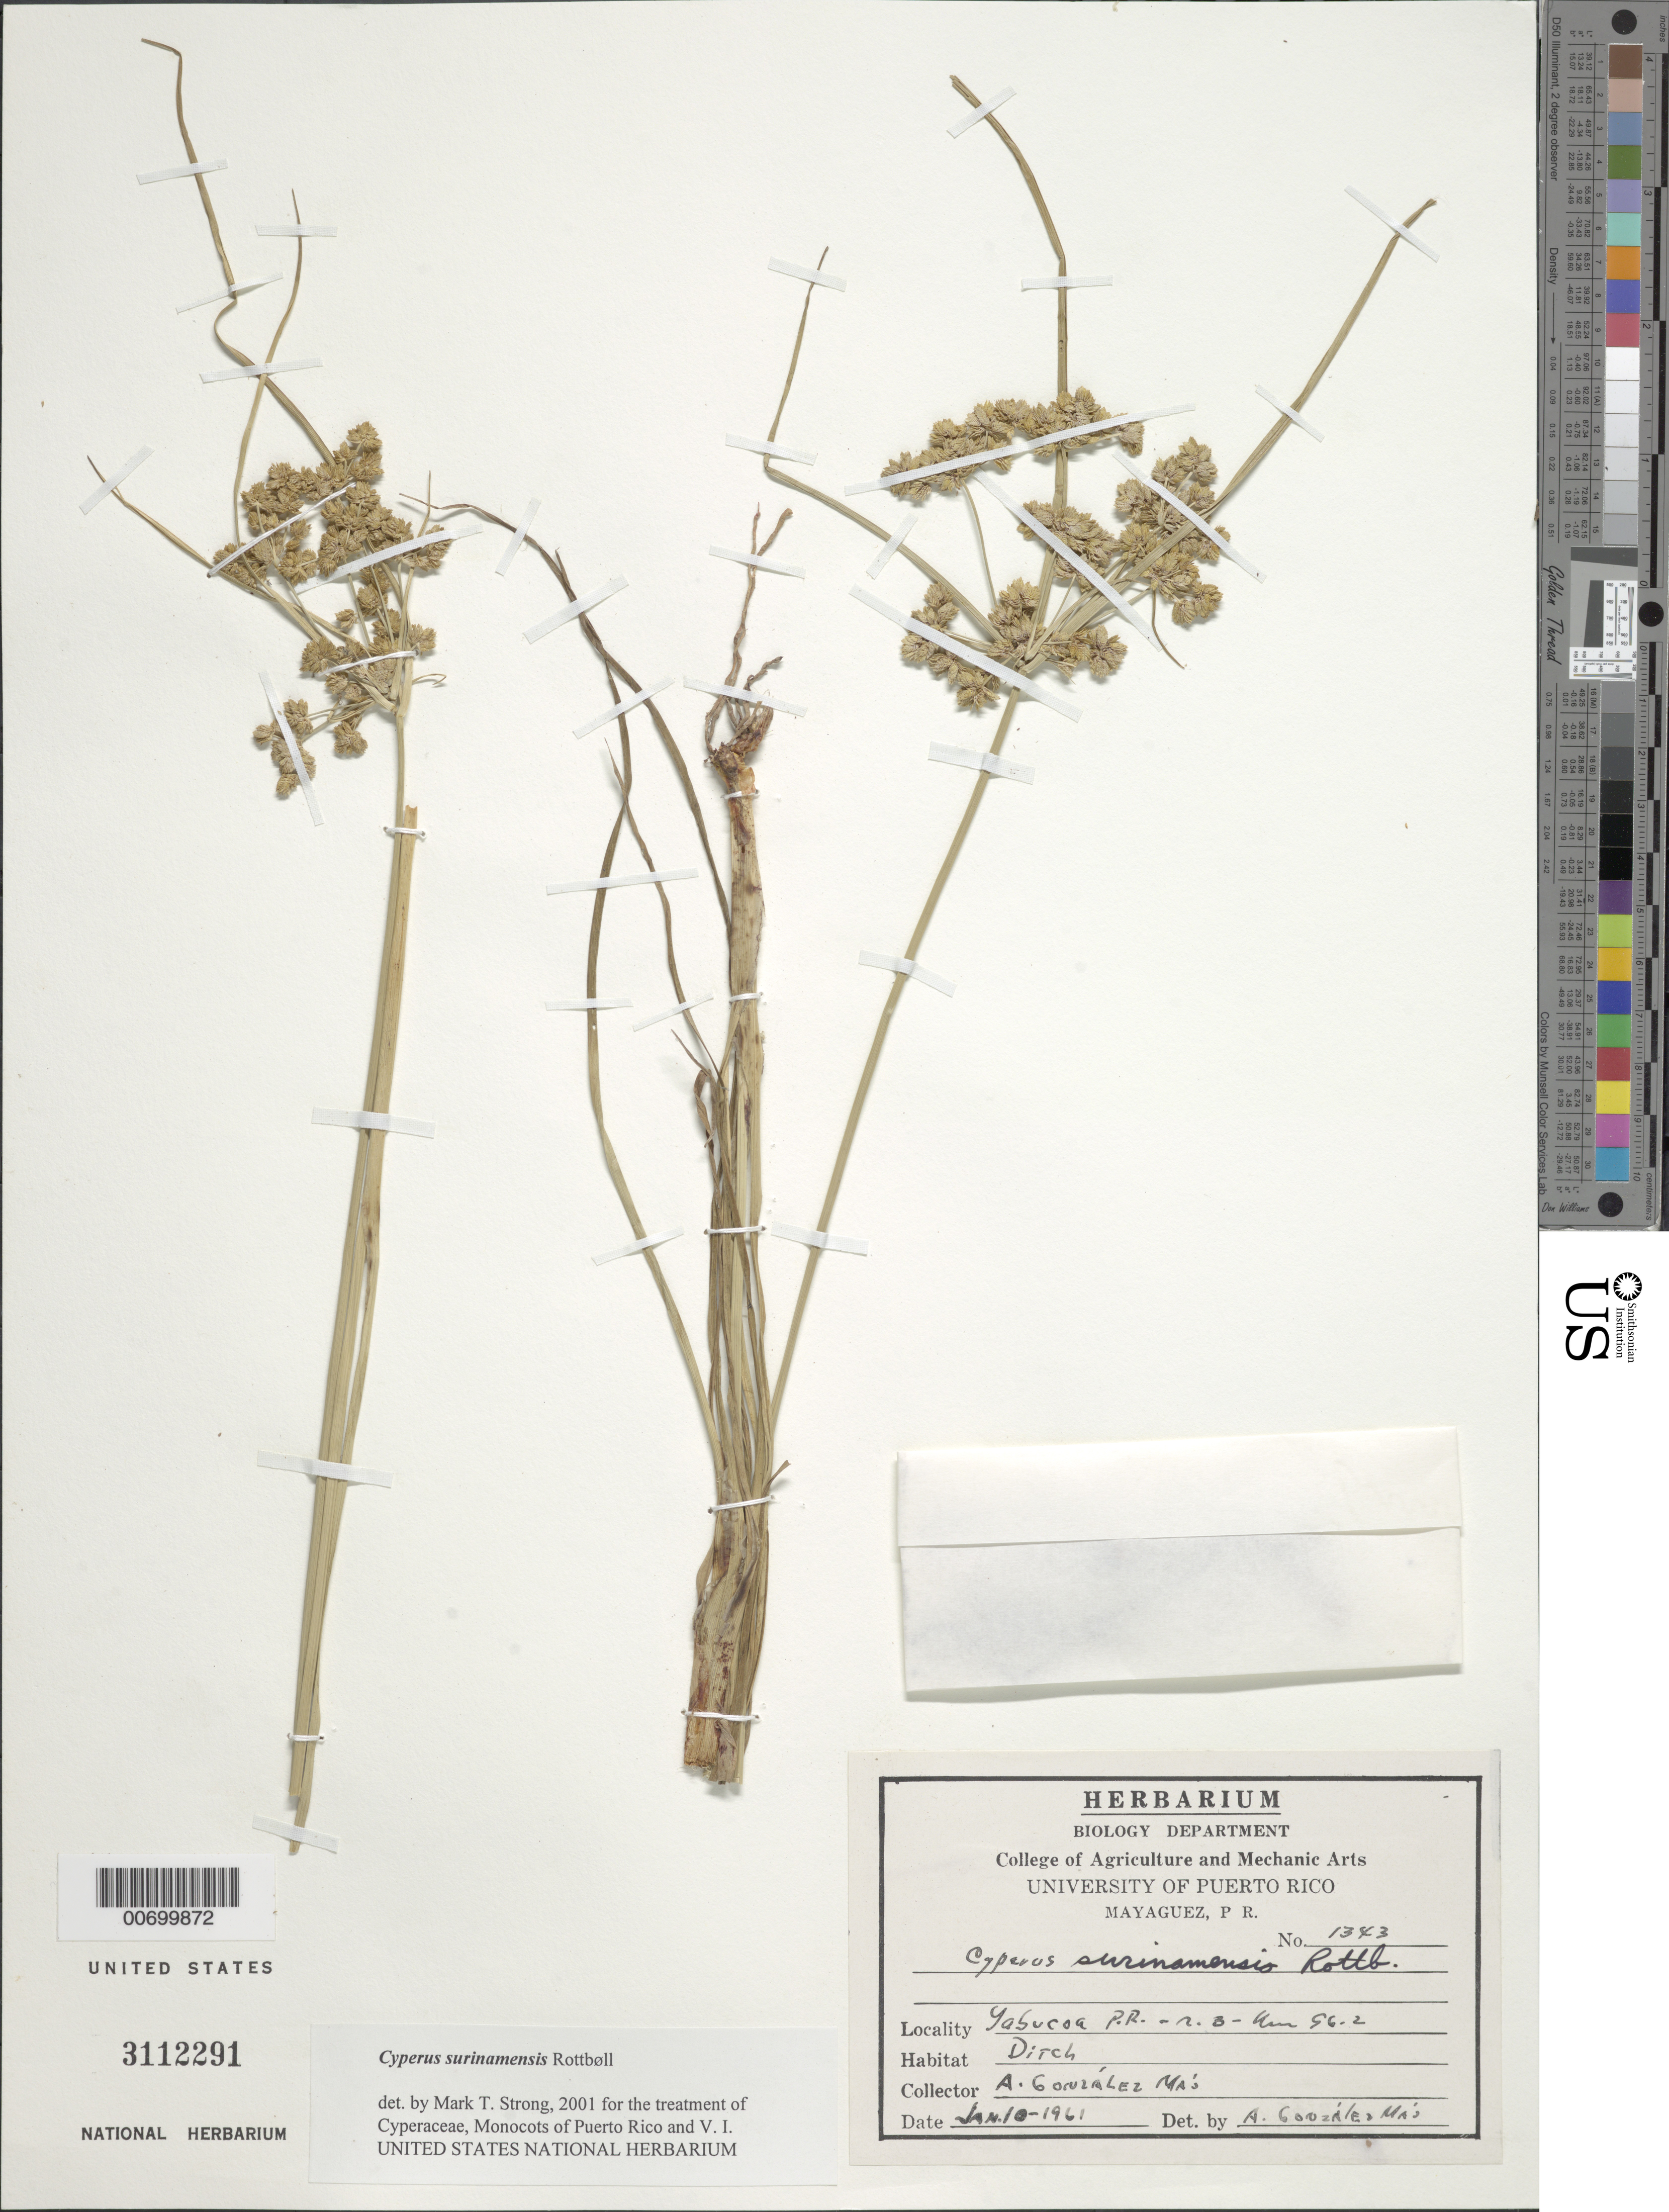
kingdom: Plantae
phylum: Tracheophyta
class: Liliopsida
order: Poales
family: Cyperaceae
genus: Cyperus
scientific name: Cyperus surinamensis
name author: Rottb.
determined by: Strong, M. T., (US), Smithsonian Institution - National Museum of Natural History (UNITED STATES)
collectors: A. González Más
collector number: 1343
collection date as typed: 10 Jan 1961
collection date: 1961-01-10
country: Puerto Rico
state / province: Yabucoa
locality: Yabucoa: Rd. 3, km 96.2.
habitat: Ditch.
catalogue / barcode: US 3112291